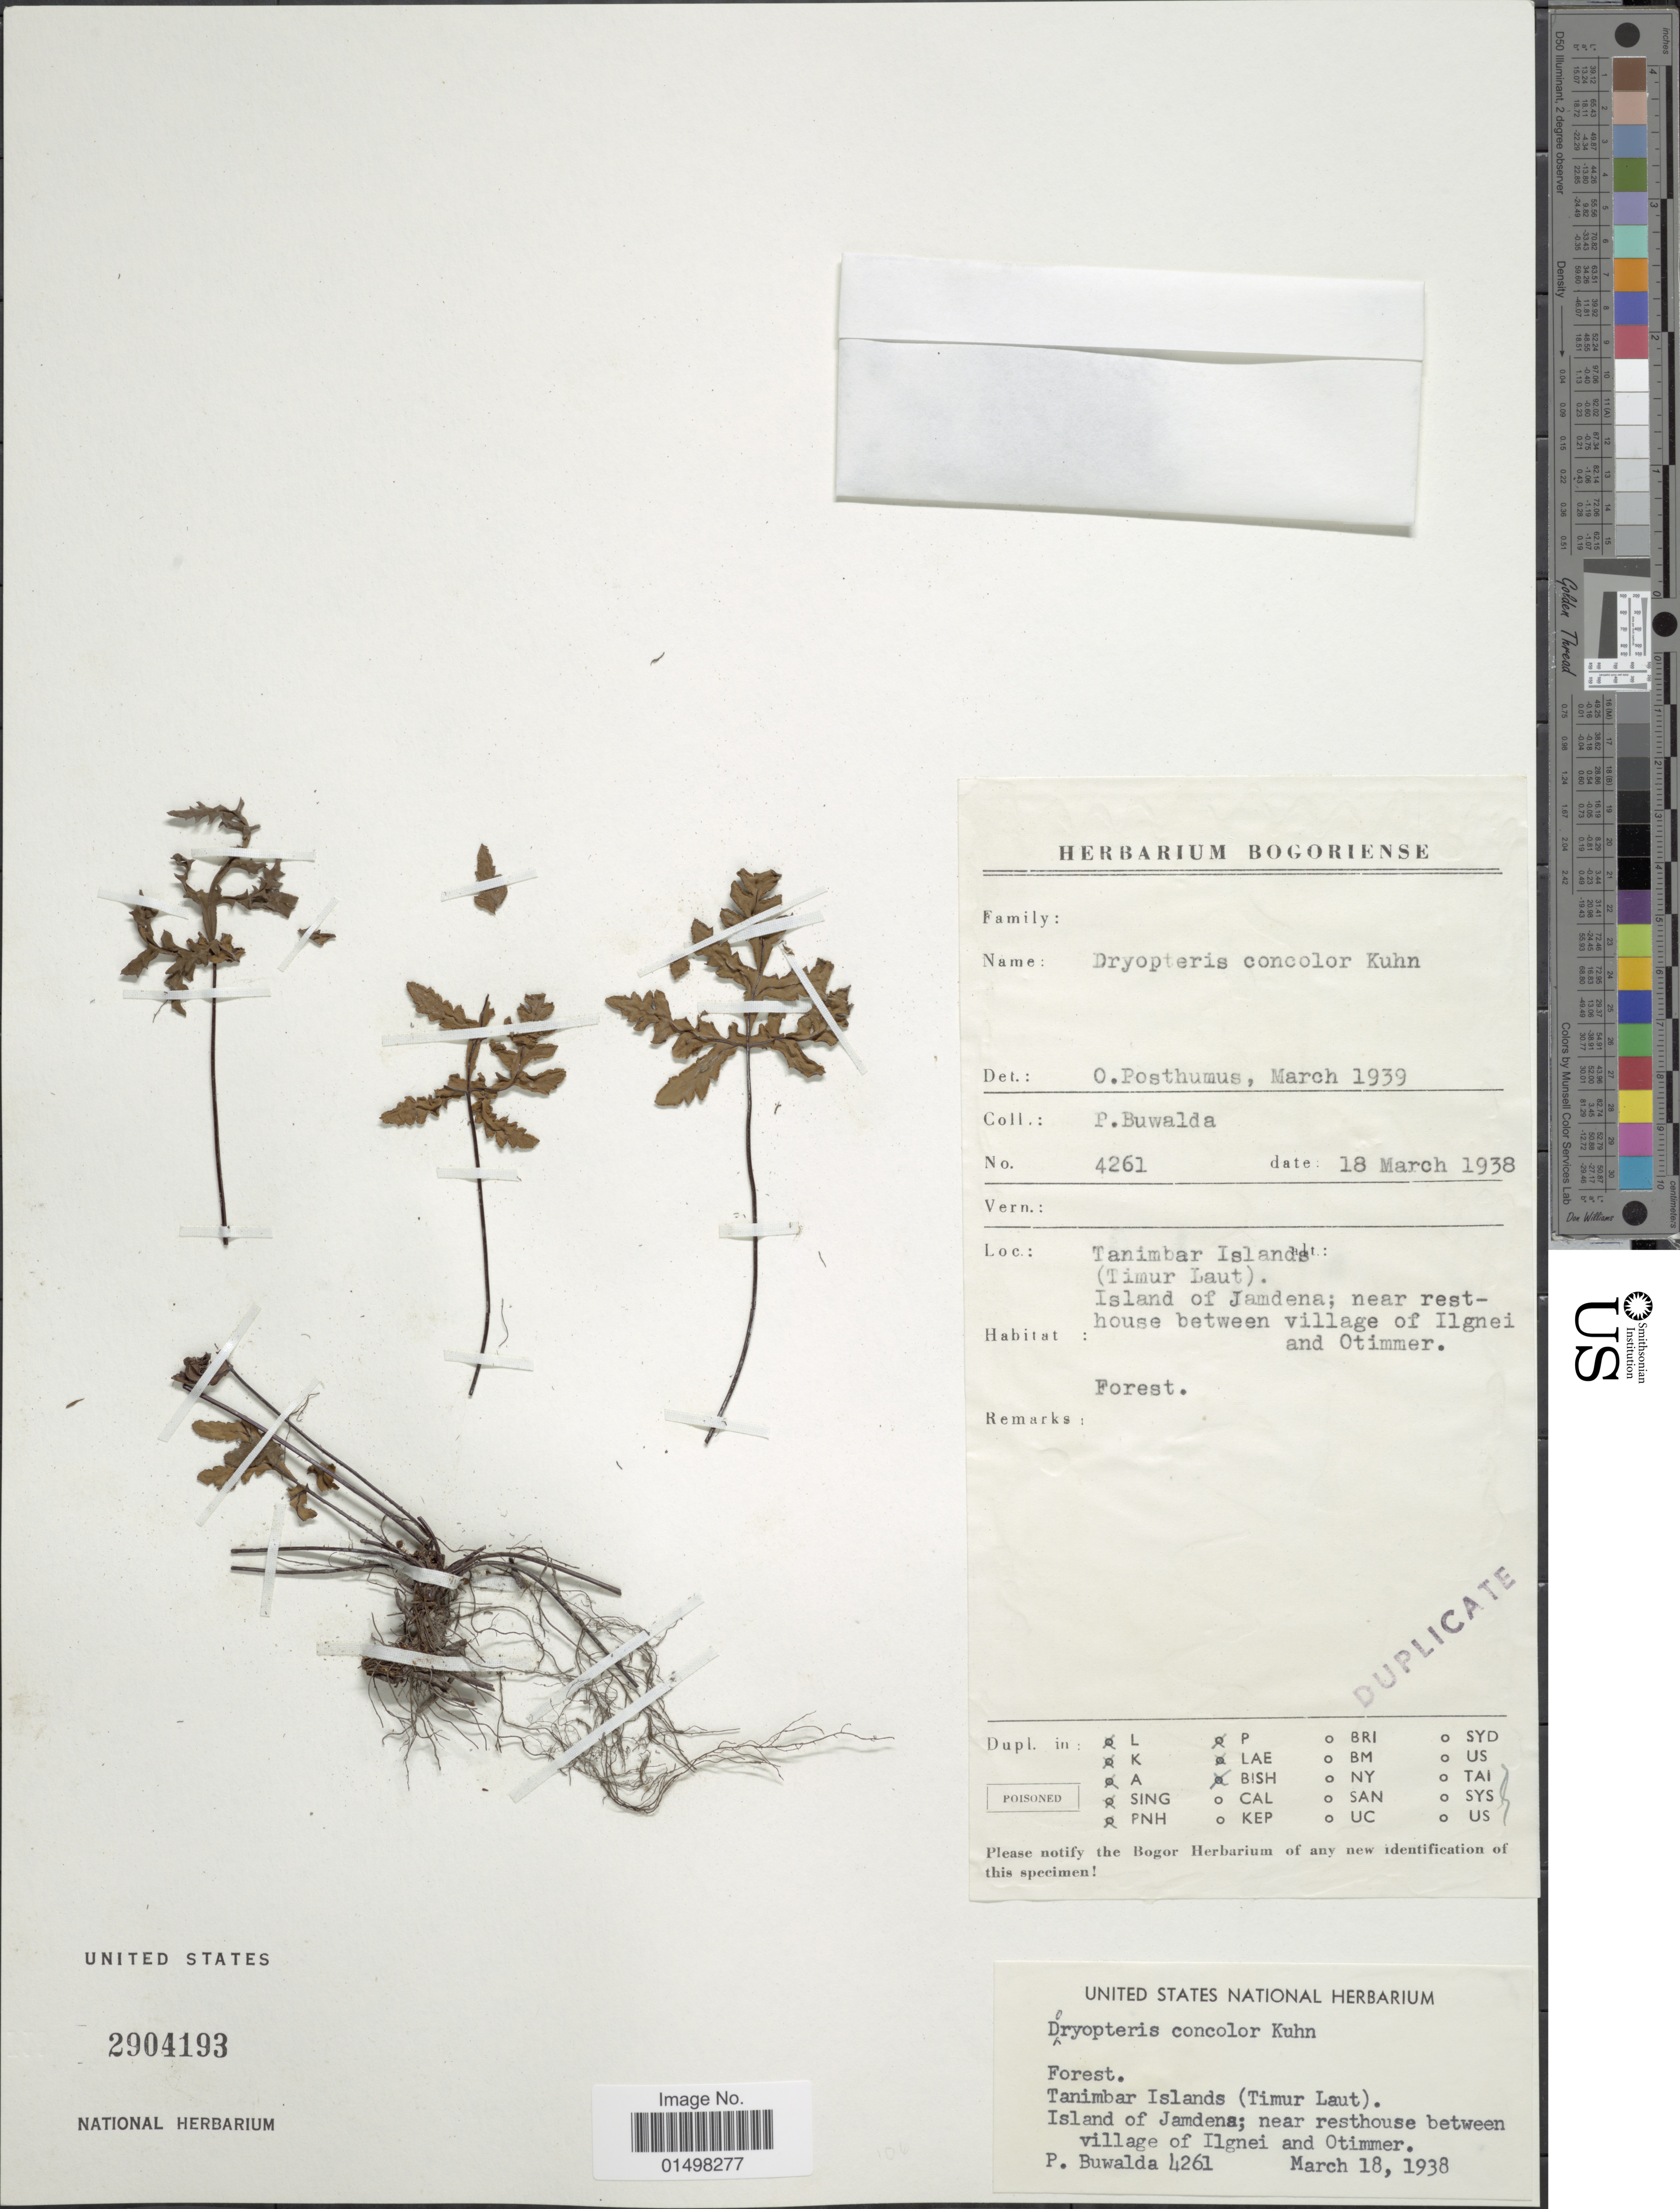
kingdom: Plantae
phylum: Tracheophyta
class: Polypodiopsida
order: Polypodiales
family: Pteridaceae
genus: Doryopteris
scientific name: Doryopteris concolor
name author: (Langsd. & Fisch.) Kuhn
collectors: P. Buwalda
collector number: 4261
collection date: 1938-03-18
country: Indonesia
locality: Tanimbar Islands (Timur Laut). Island of Jamdena; near rest-house between village of Ilgnei and Otimmer.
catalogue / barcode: US 2904193